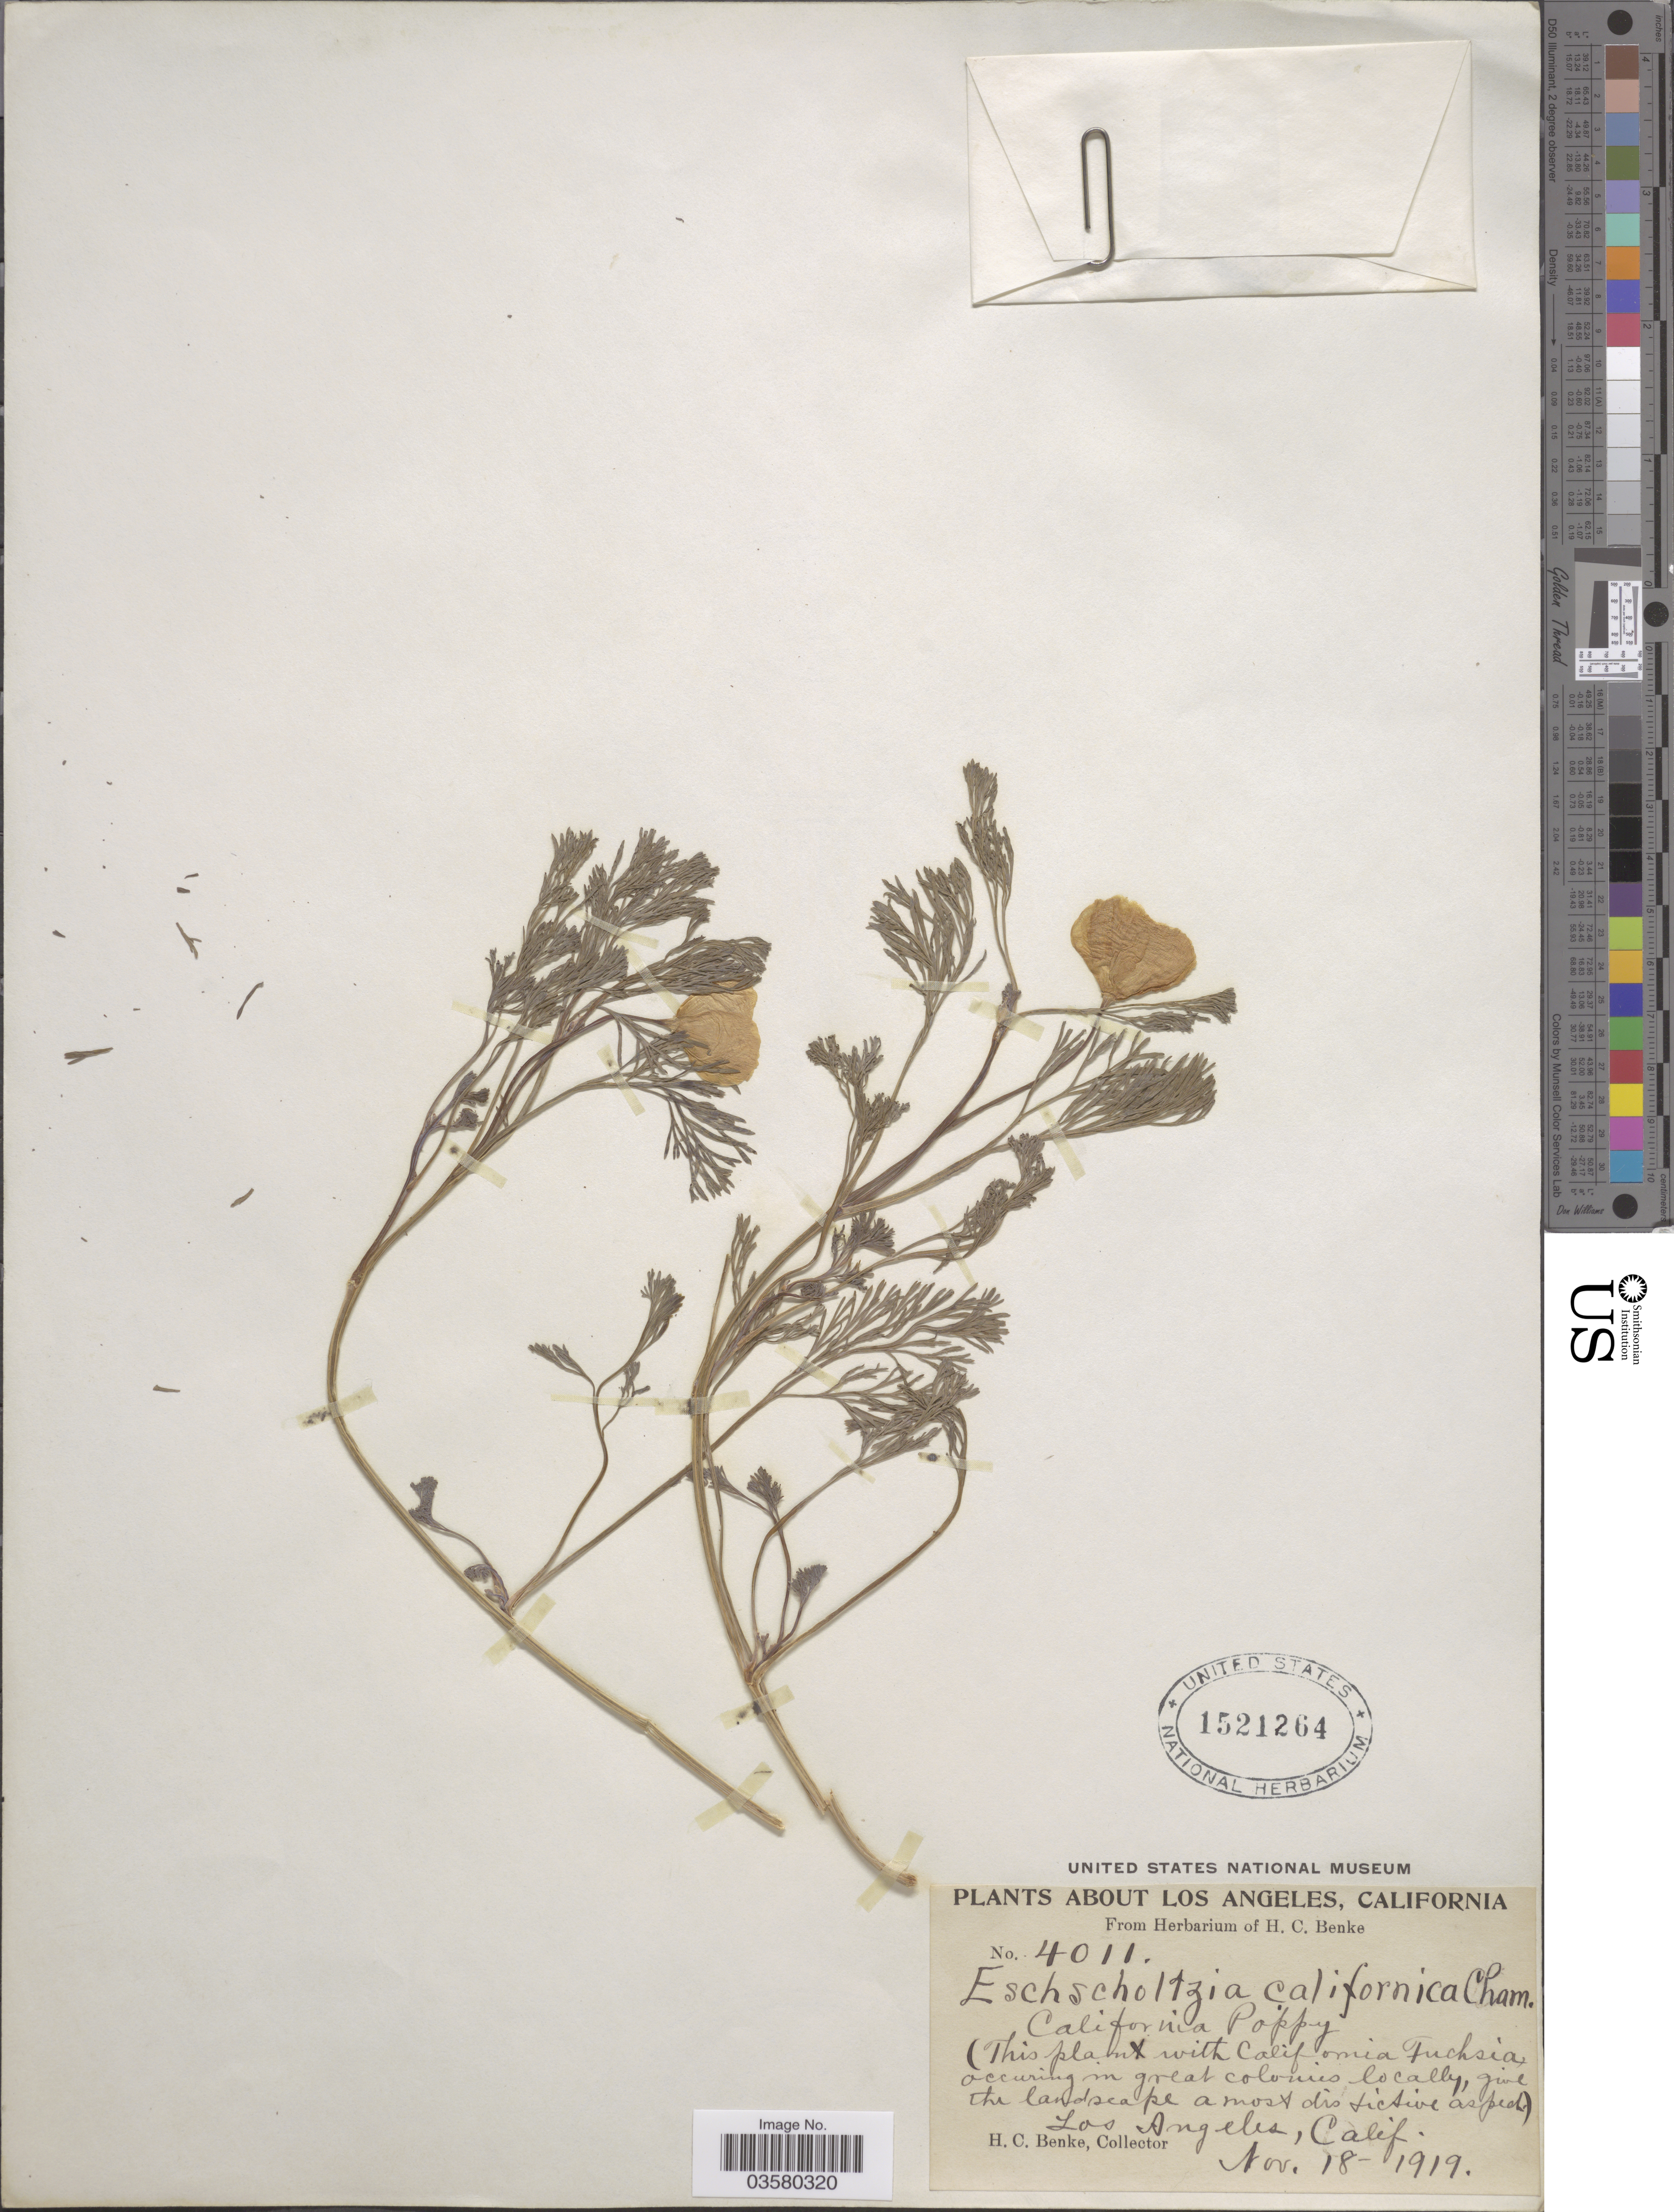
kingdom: Plantae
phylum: Tracheophyta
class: Magnoliopsida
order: Ranunculales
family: Papaveraceae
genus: Eschscholzia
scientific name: Eschscholzia californica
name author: Cham.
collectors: H. Benke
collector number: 4011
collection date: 1919-11-18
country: United States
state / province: California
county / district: Los Angeles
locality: About Los Angeles. Los Angeles.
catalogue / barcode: US 1521264